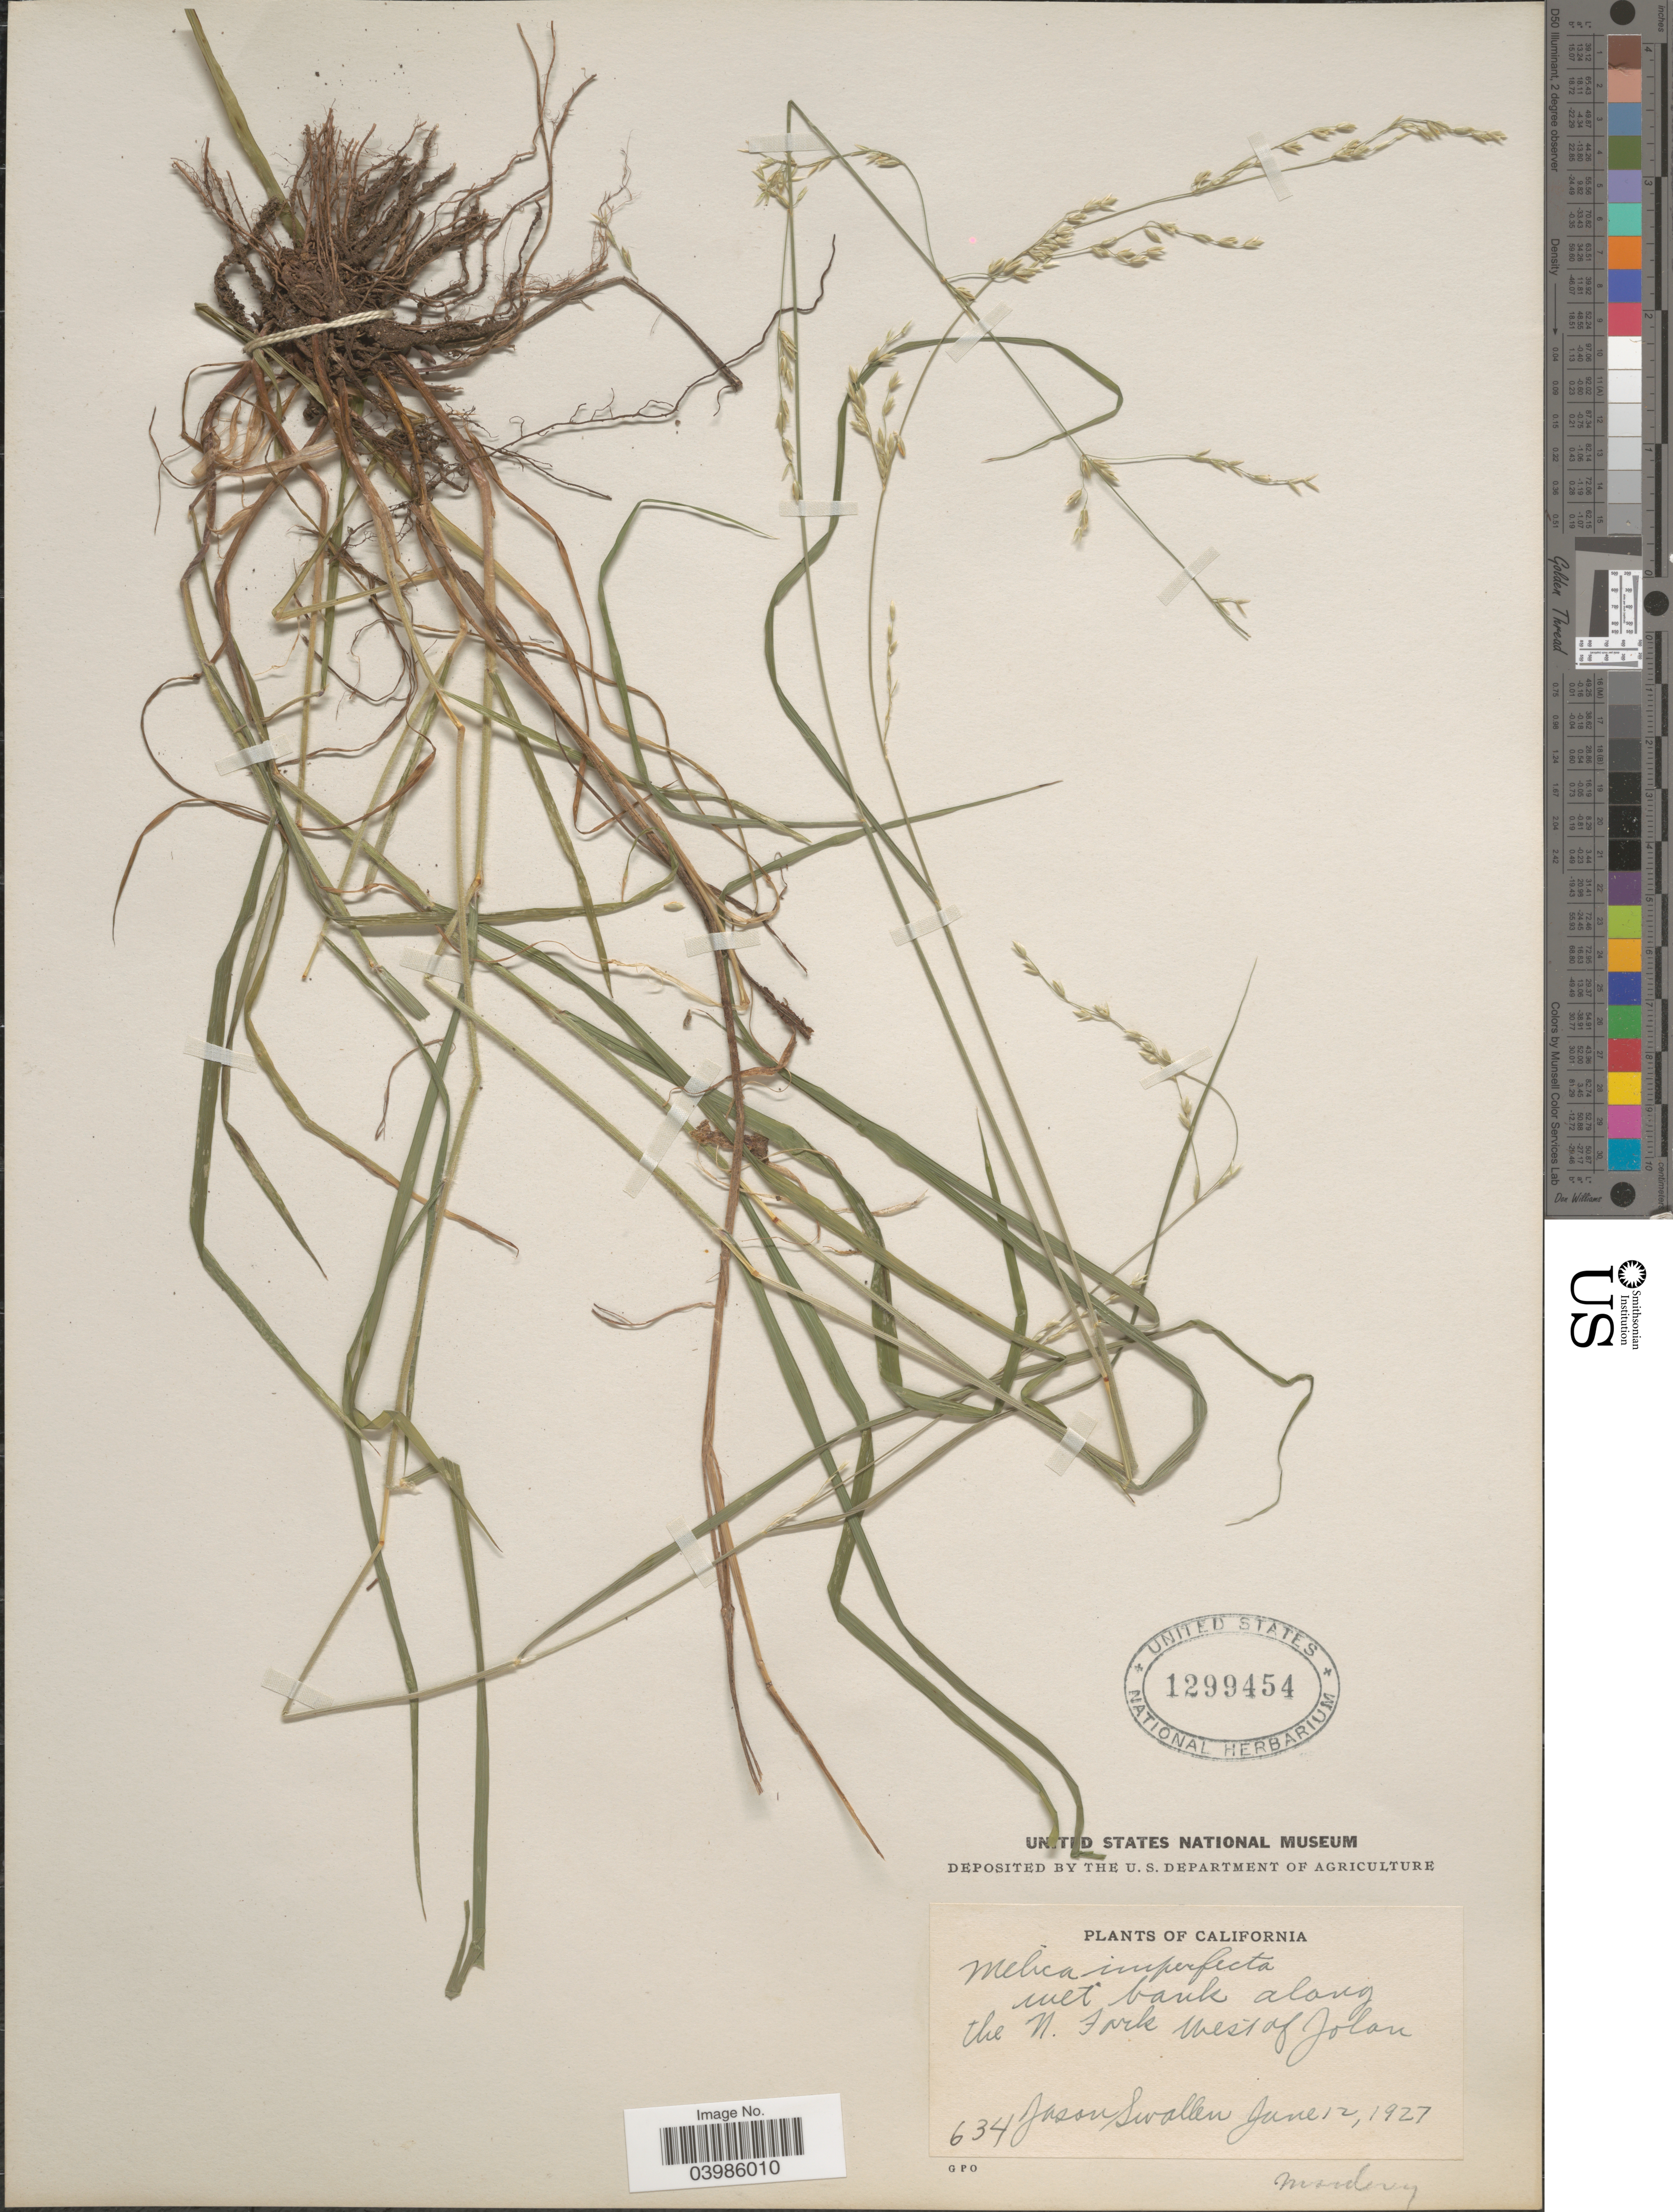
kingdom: Plantae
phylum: Tracheophyta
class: Liliopsida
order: Poales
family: Poaceae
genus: Melica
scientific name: Melica imperfecta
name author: Trin.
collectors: J. R. Swallen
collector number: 634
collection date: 1927-06-12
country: United States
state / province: California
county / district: Monterey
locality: Wet bank along the N. Fork west of Jolon. Monterey.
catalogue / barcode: US 1299454